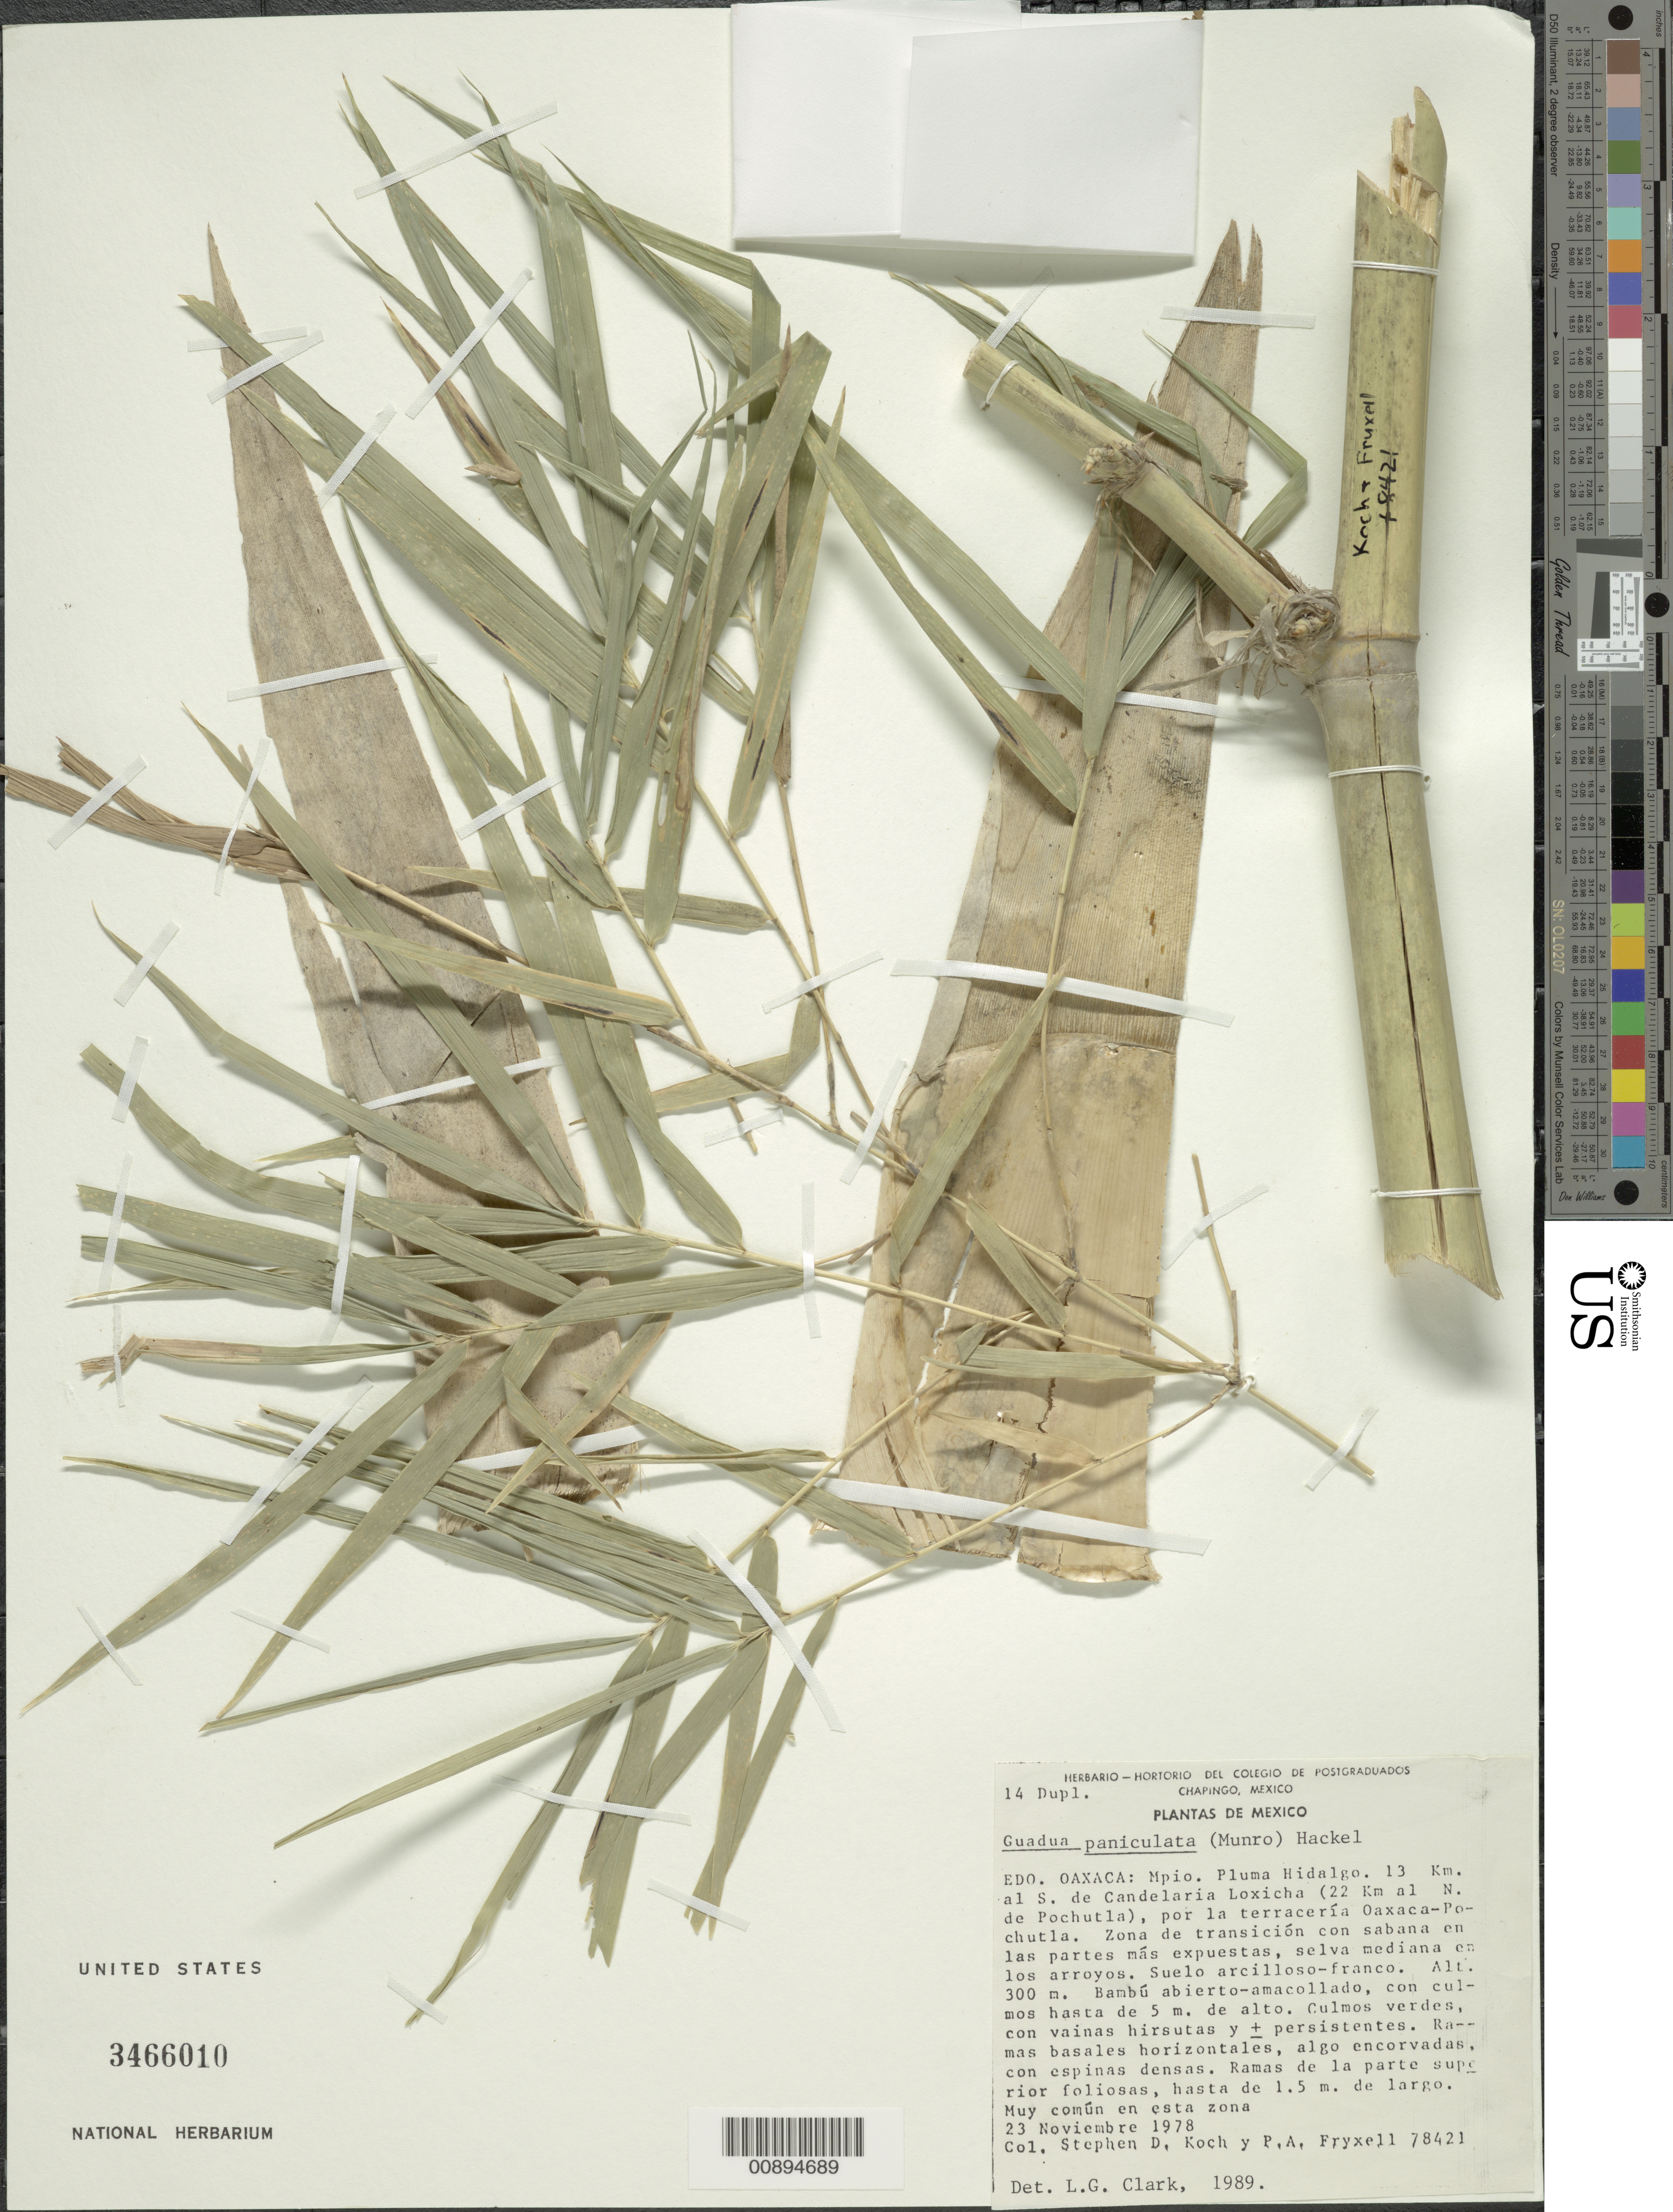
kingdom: Plantae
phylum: Tracheophyta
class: Liliopsida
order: Poales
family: Poaceae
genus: Guadua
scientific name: Guadua refracta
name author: Munro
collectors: S. D. Koch & P. A. Fryxell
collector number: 78421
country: Mexico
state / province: Oaxaca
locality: Pluma Hidalgo, S of Candelaria Loxicha, N of Pochutla.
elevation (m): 300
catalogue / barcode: US 3466010